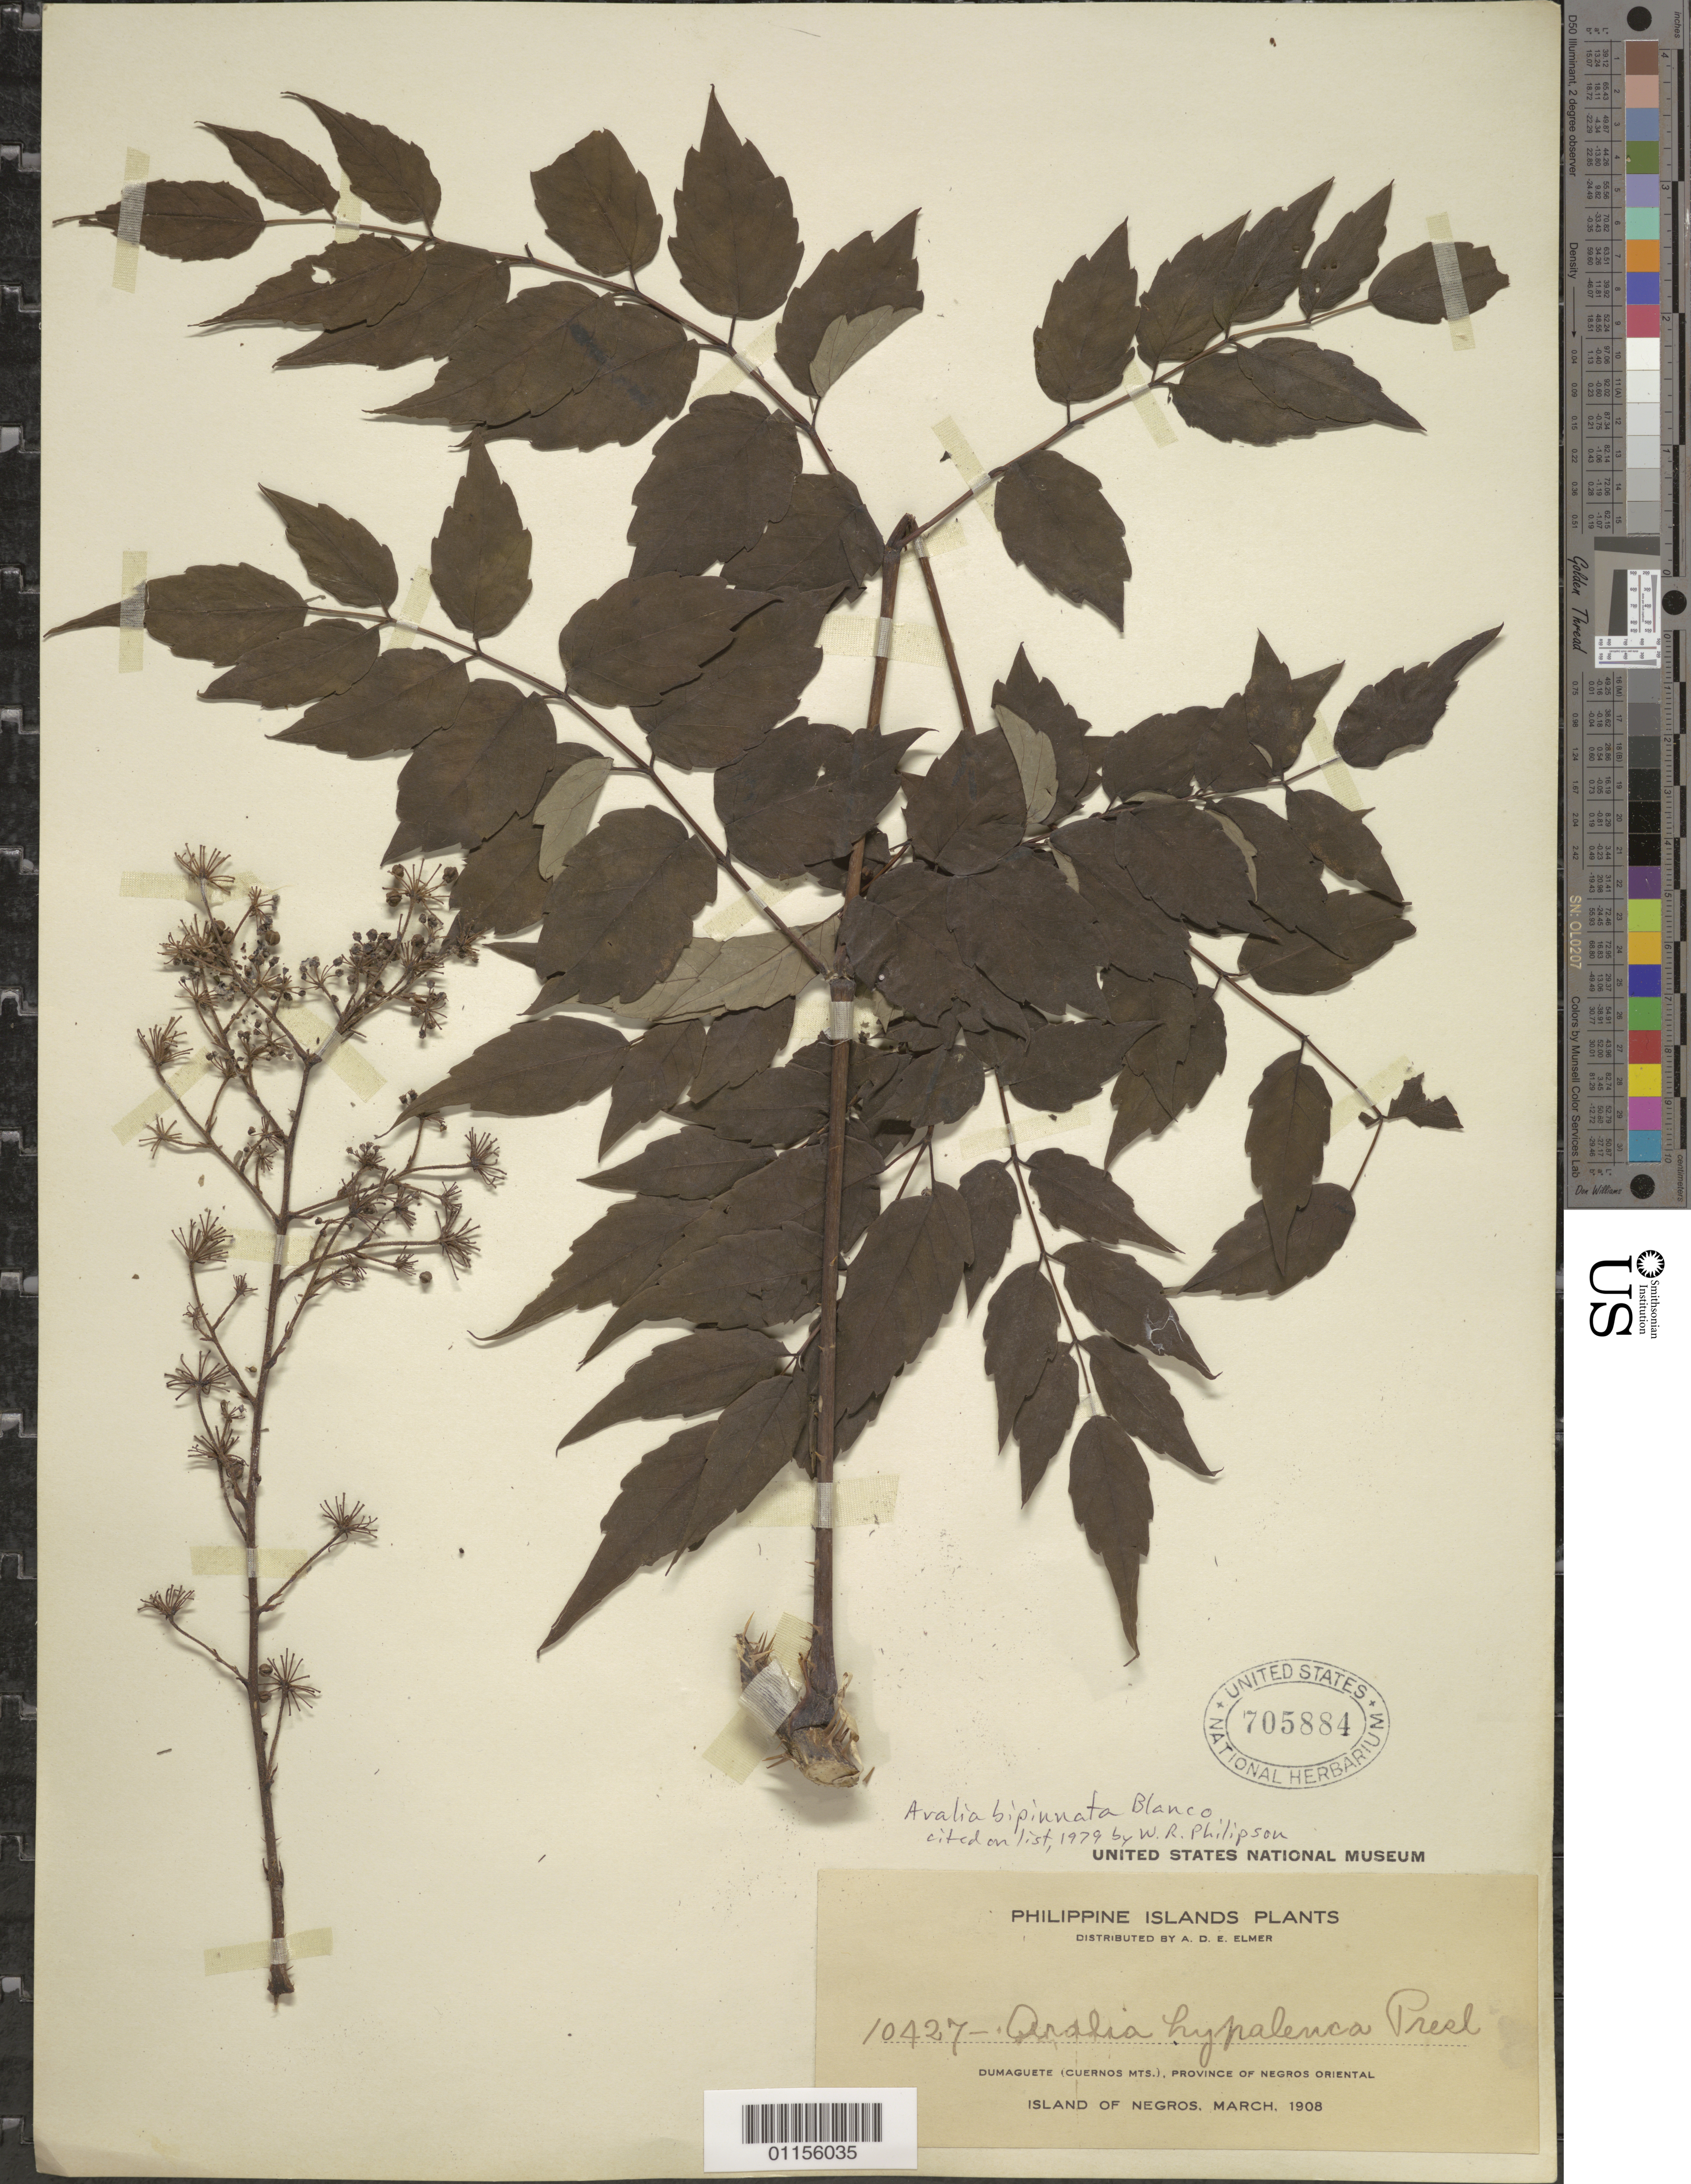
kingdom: Plantae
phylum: Tracheophyta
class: Magnoliopsida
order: Apiales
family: Araliaceae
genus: Aralia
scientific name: Aralia bipinnata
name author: Blanco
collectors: A. D. E. Elmer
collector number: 10427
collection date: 1908-03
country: Philippines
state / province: Central Visayas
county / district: Negros Oriental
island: Negros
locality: Dumaguete, Cuernos Mts.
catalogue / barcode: US 705884